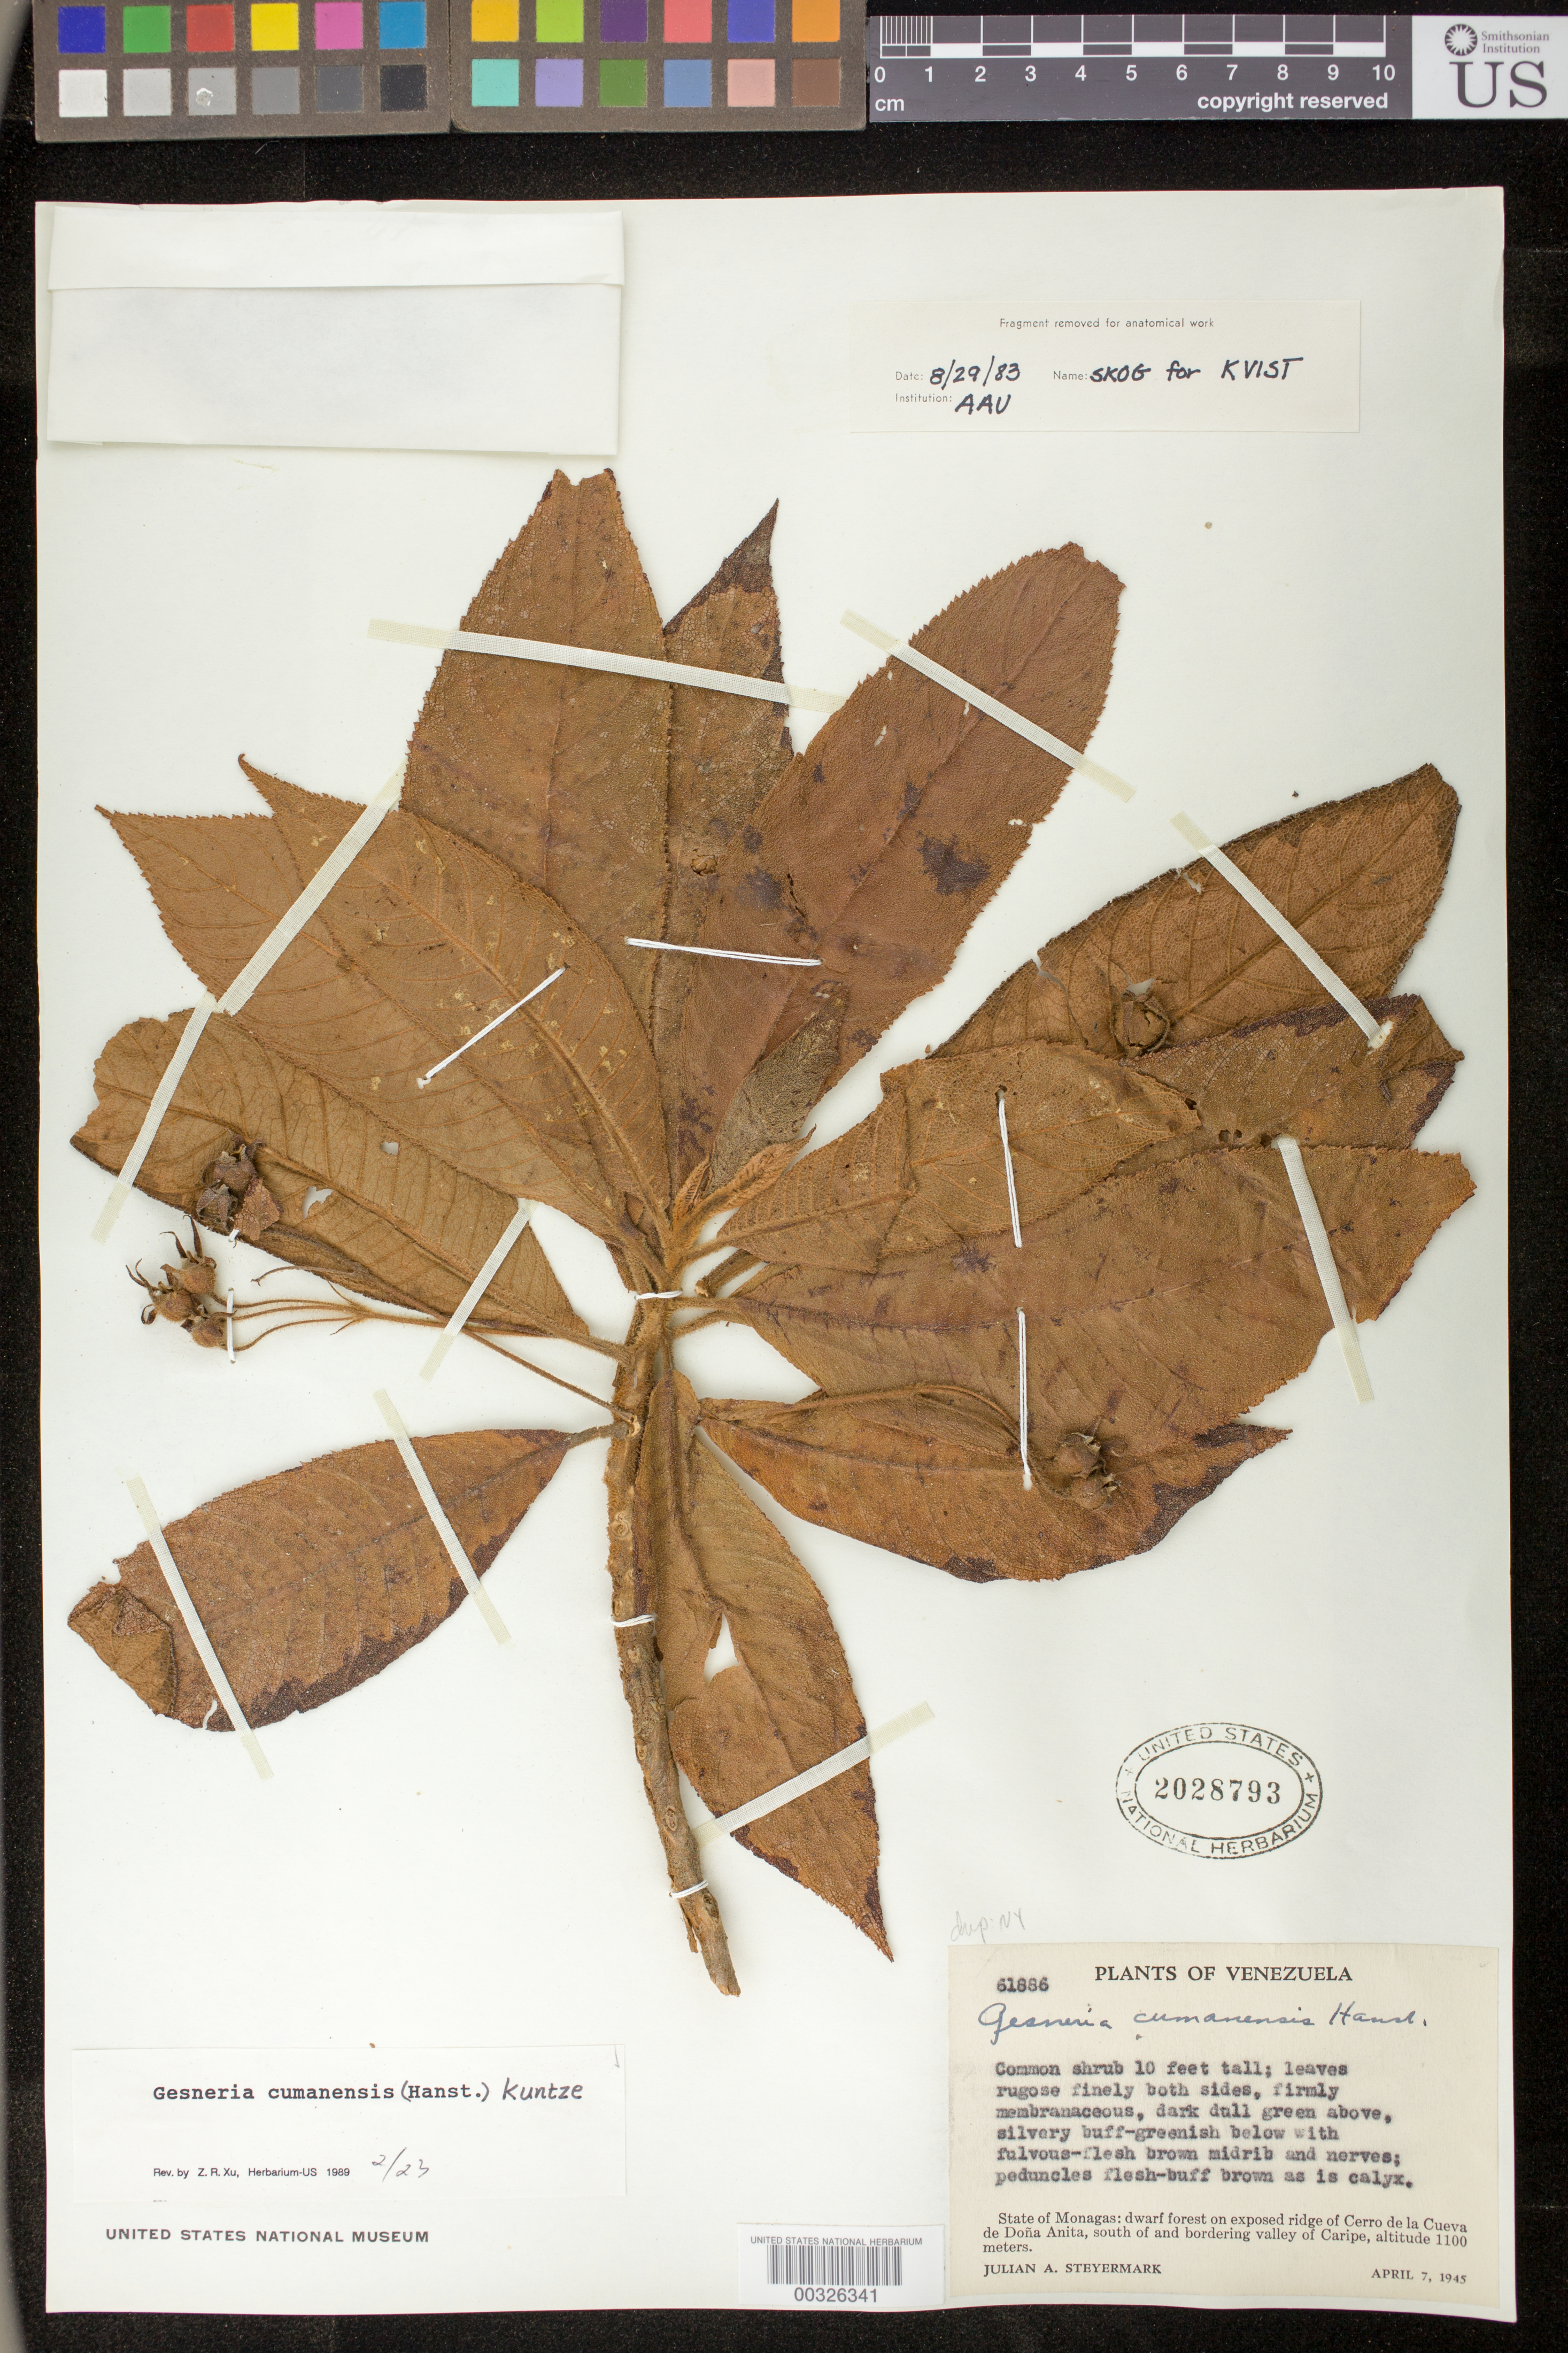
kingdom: Plantae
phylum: Tracheophyta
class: Magnoliopsida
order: Lamiales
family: Gesneriaceae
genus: Gesneria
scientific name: Gesneria cumanensis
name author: (Hanst.) Kuntze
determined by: Skog, Laurence E.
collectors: J. Steyermark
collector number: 61886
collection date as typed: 07 Apr 1945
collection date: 1945-04-07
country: Venezuela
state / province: Monagas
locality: Cerro de La Cueva de Doña Anita, S of and bordering valley of Caripe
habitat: Dwarf forest on exposed ridge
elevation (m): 1100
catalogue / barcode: US 2028793